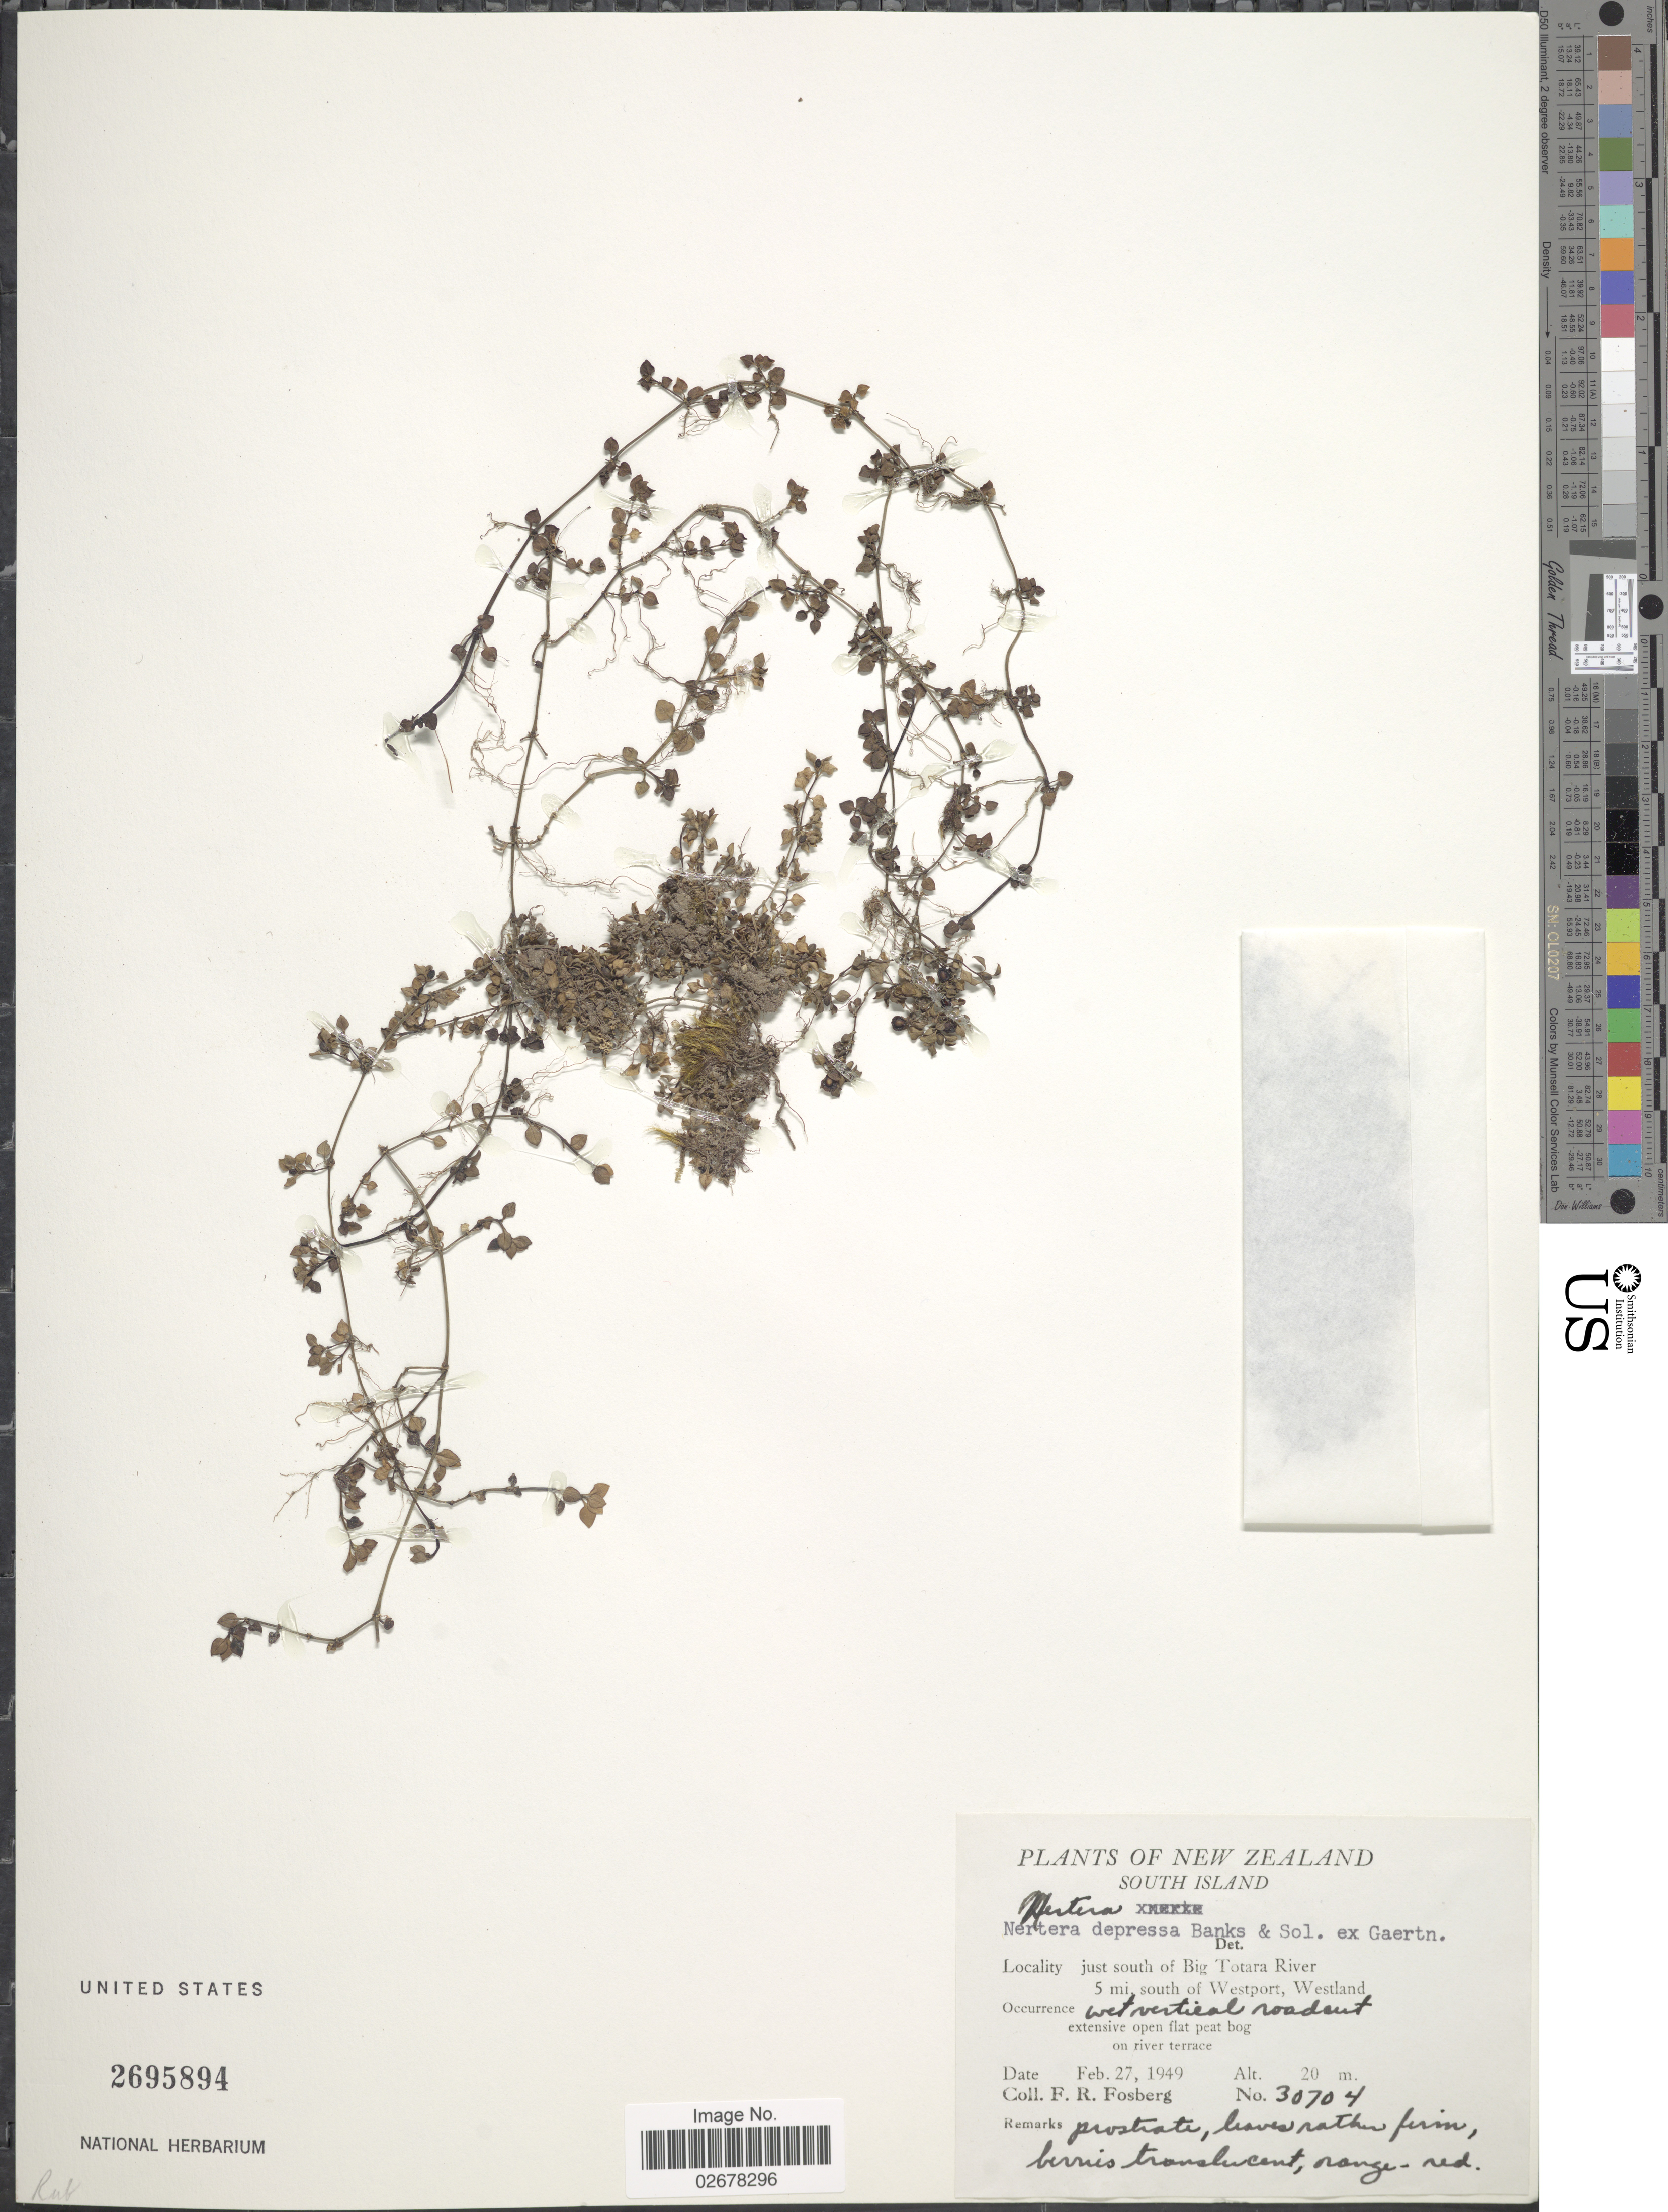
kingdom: Plantae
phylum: Tracheophyta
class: Magnoliopsida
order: Gentianales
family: Rubiaceae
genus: Nertera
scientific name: Nertera depressa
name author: Banks & Sol. ex Gaertn.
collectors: F. R. Fosberg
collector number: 30704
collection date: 1949-02-27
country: New Zealand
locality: South Island, just south of Big Totara River 5 mi. south of Westport, Westland, on river terrace.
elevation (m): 20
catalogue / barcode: US 2695894